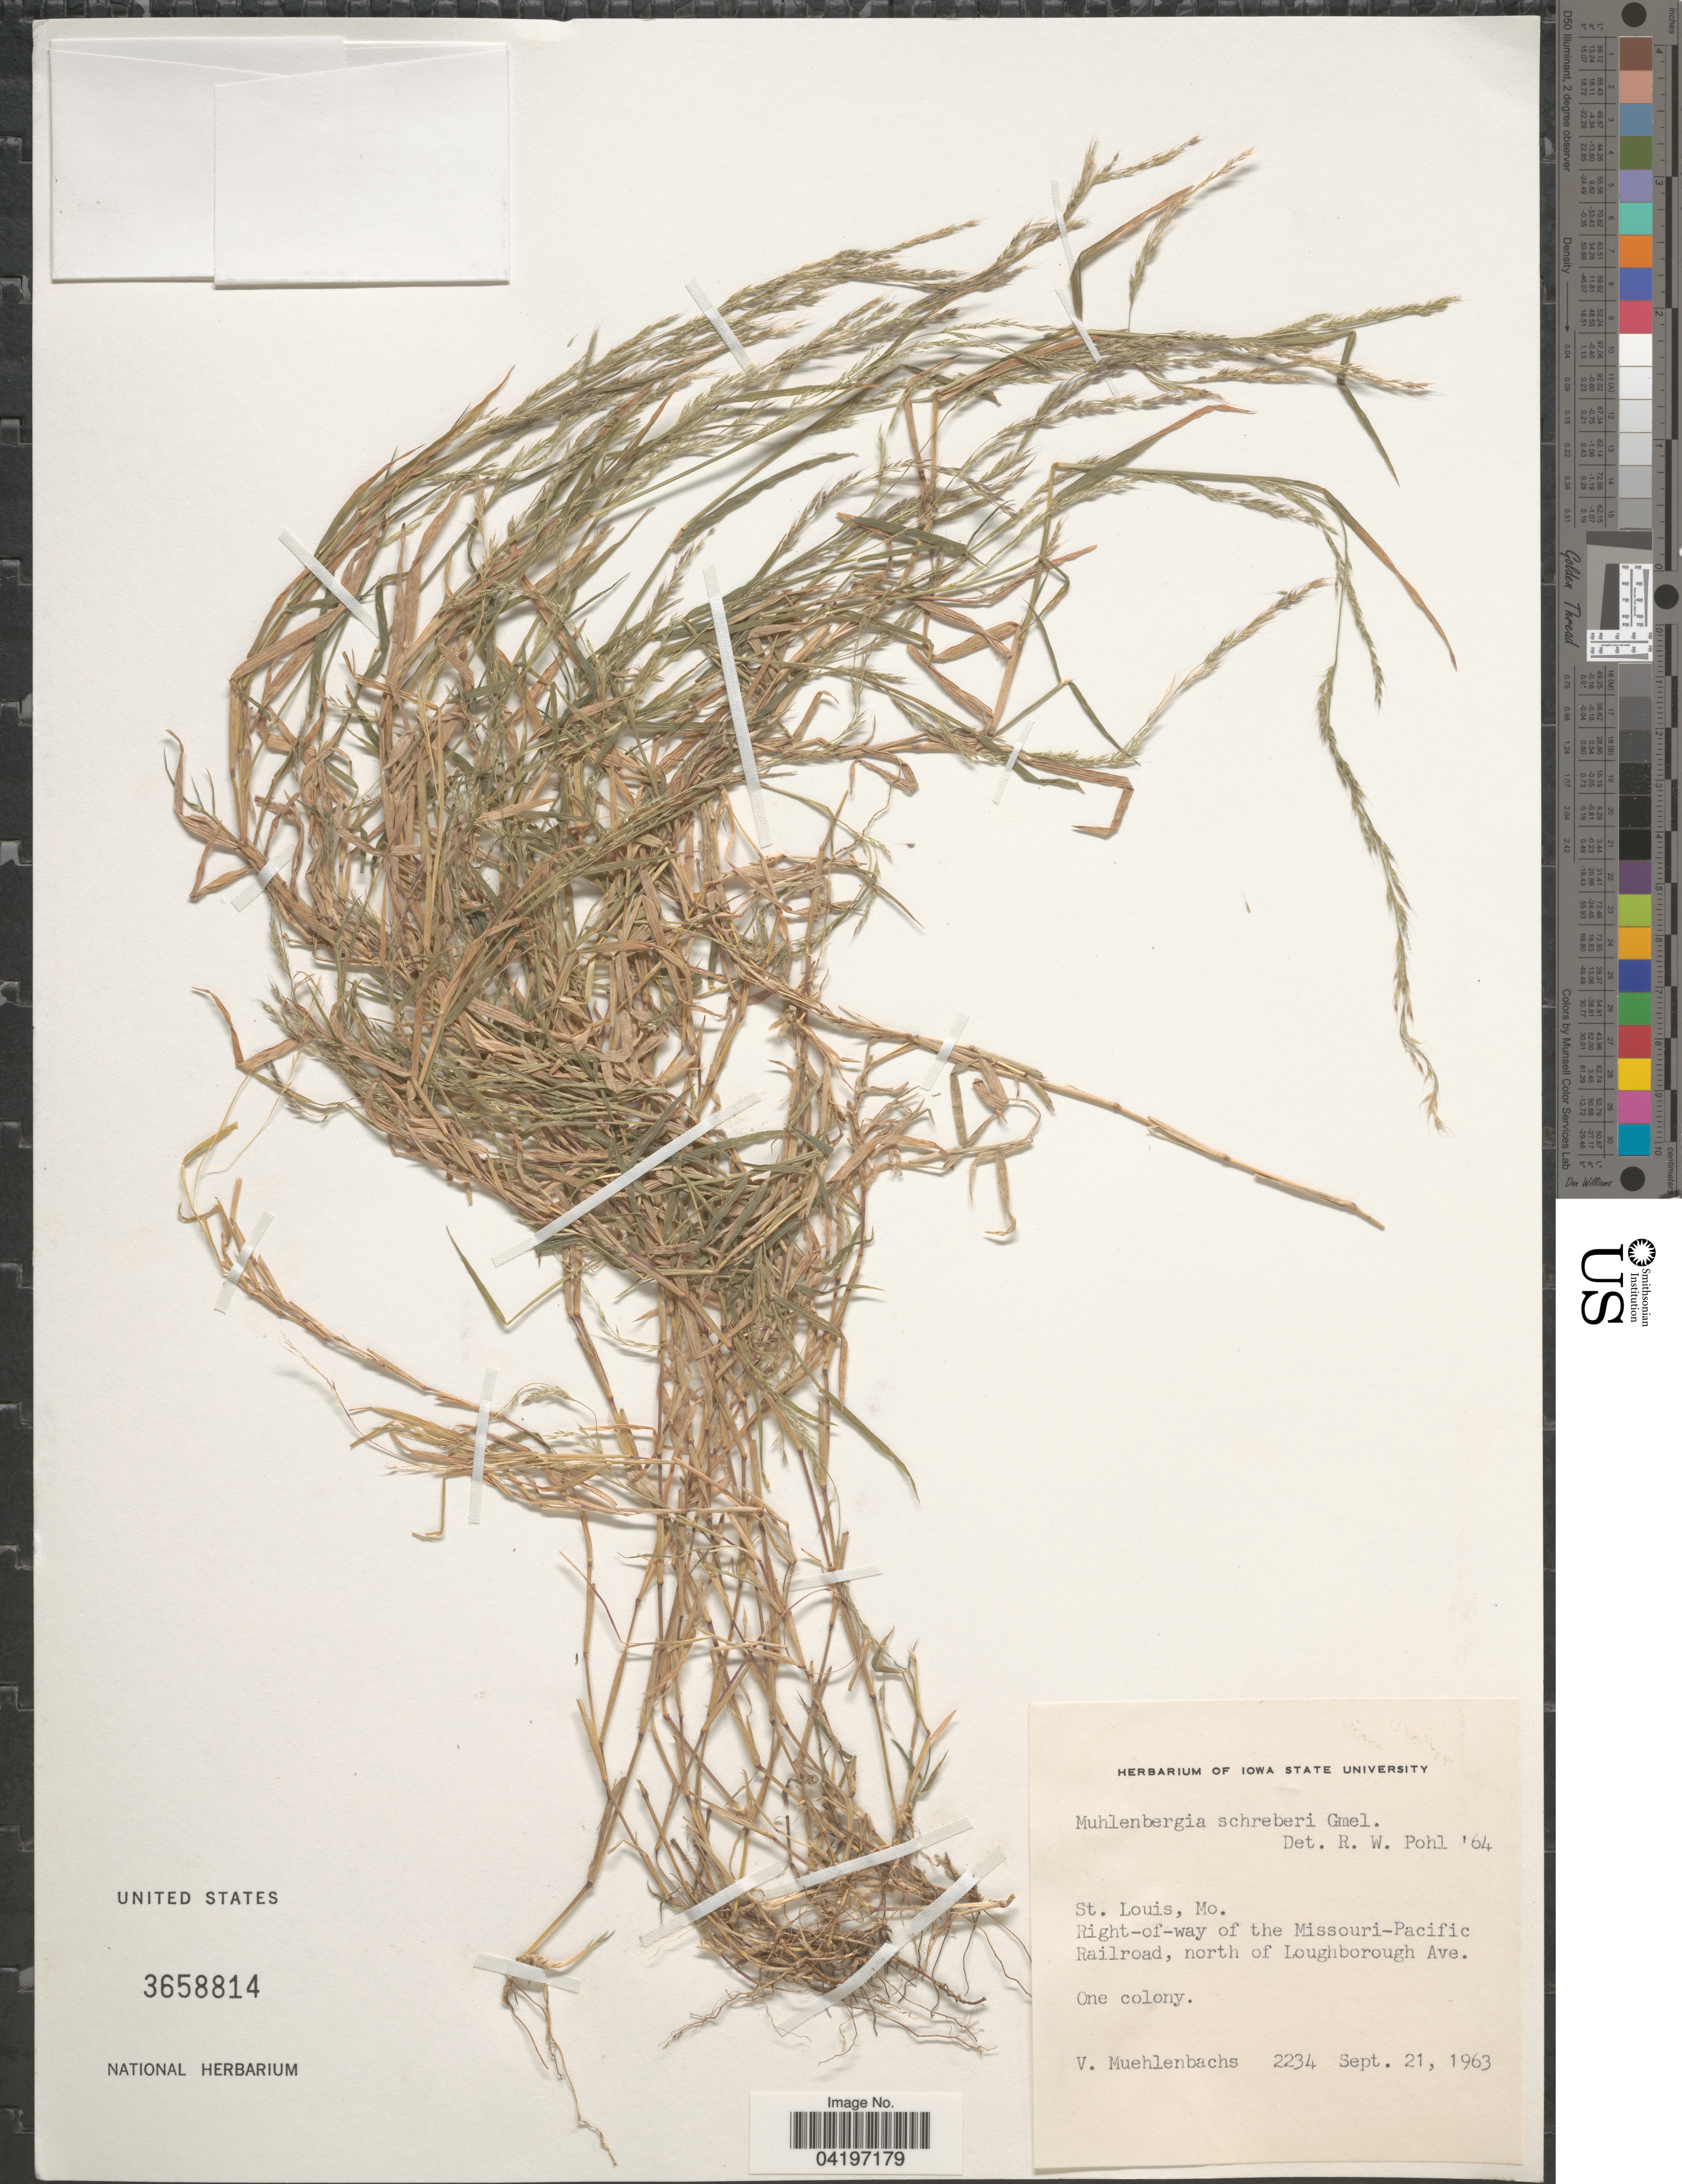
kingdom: Plantae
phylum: Tracheophyta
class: Liliopsida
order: Poales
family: Poaceae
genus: Muhlenbergia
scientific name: Muhlenbergia schreberi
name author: J.F. Gmel.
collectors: V. Muehlenbach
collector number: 2234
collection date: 1963-09-21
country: United States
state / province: Missouri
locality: St. Louis. Right-of-way of the Missouri-Pacific Railroad, north of Loughborough Ave.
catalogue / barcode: US 3658814